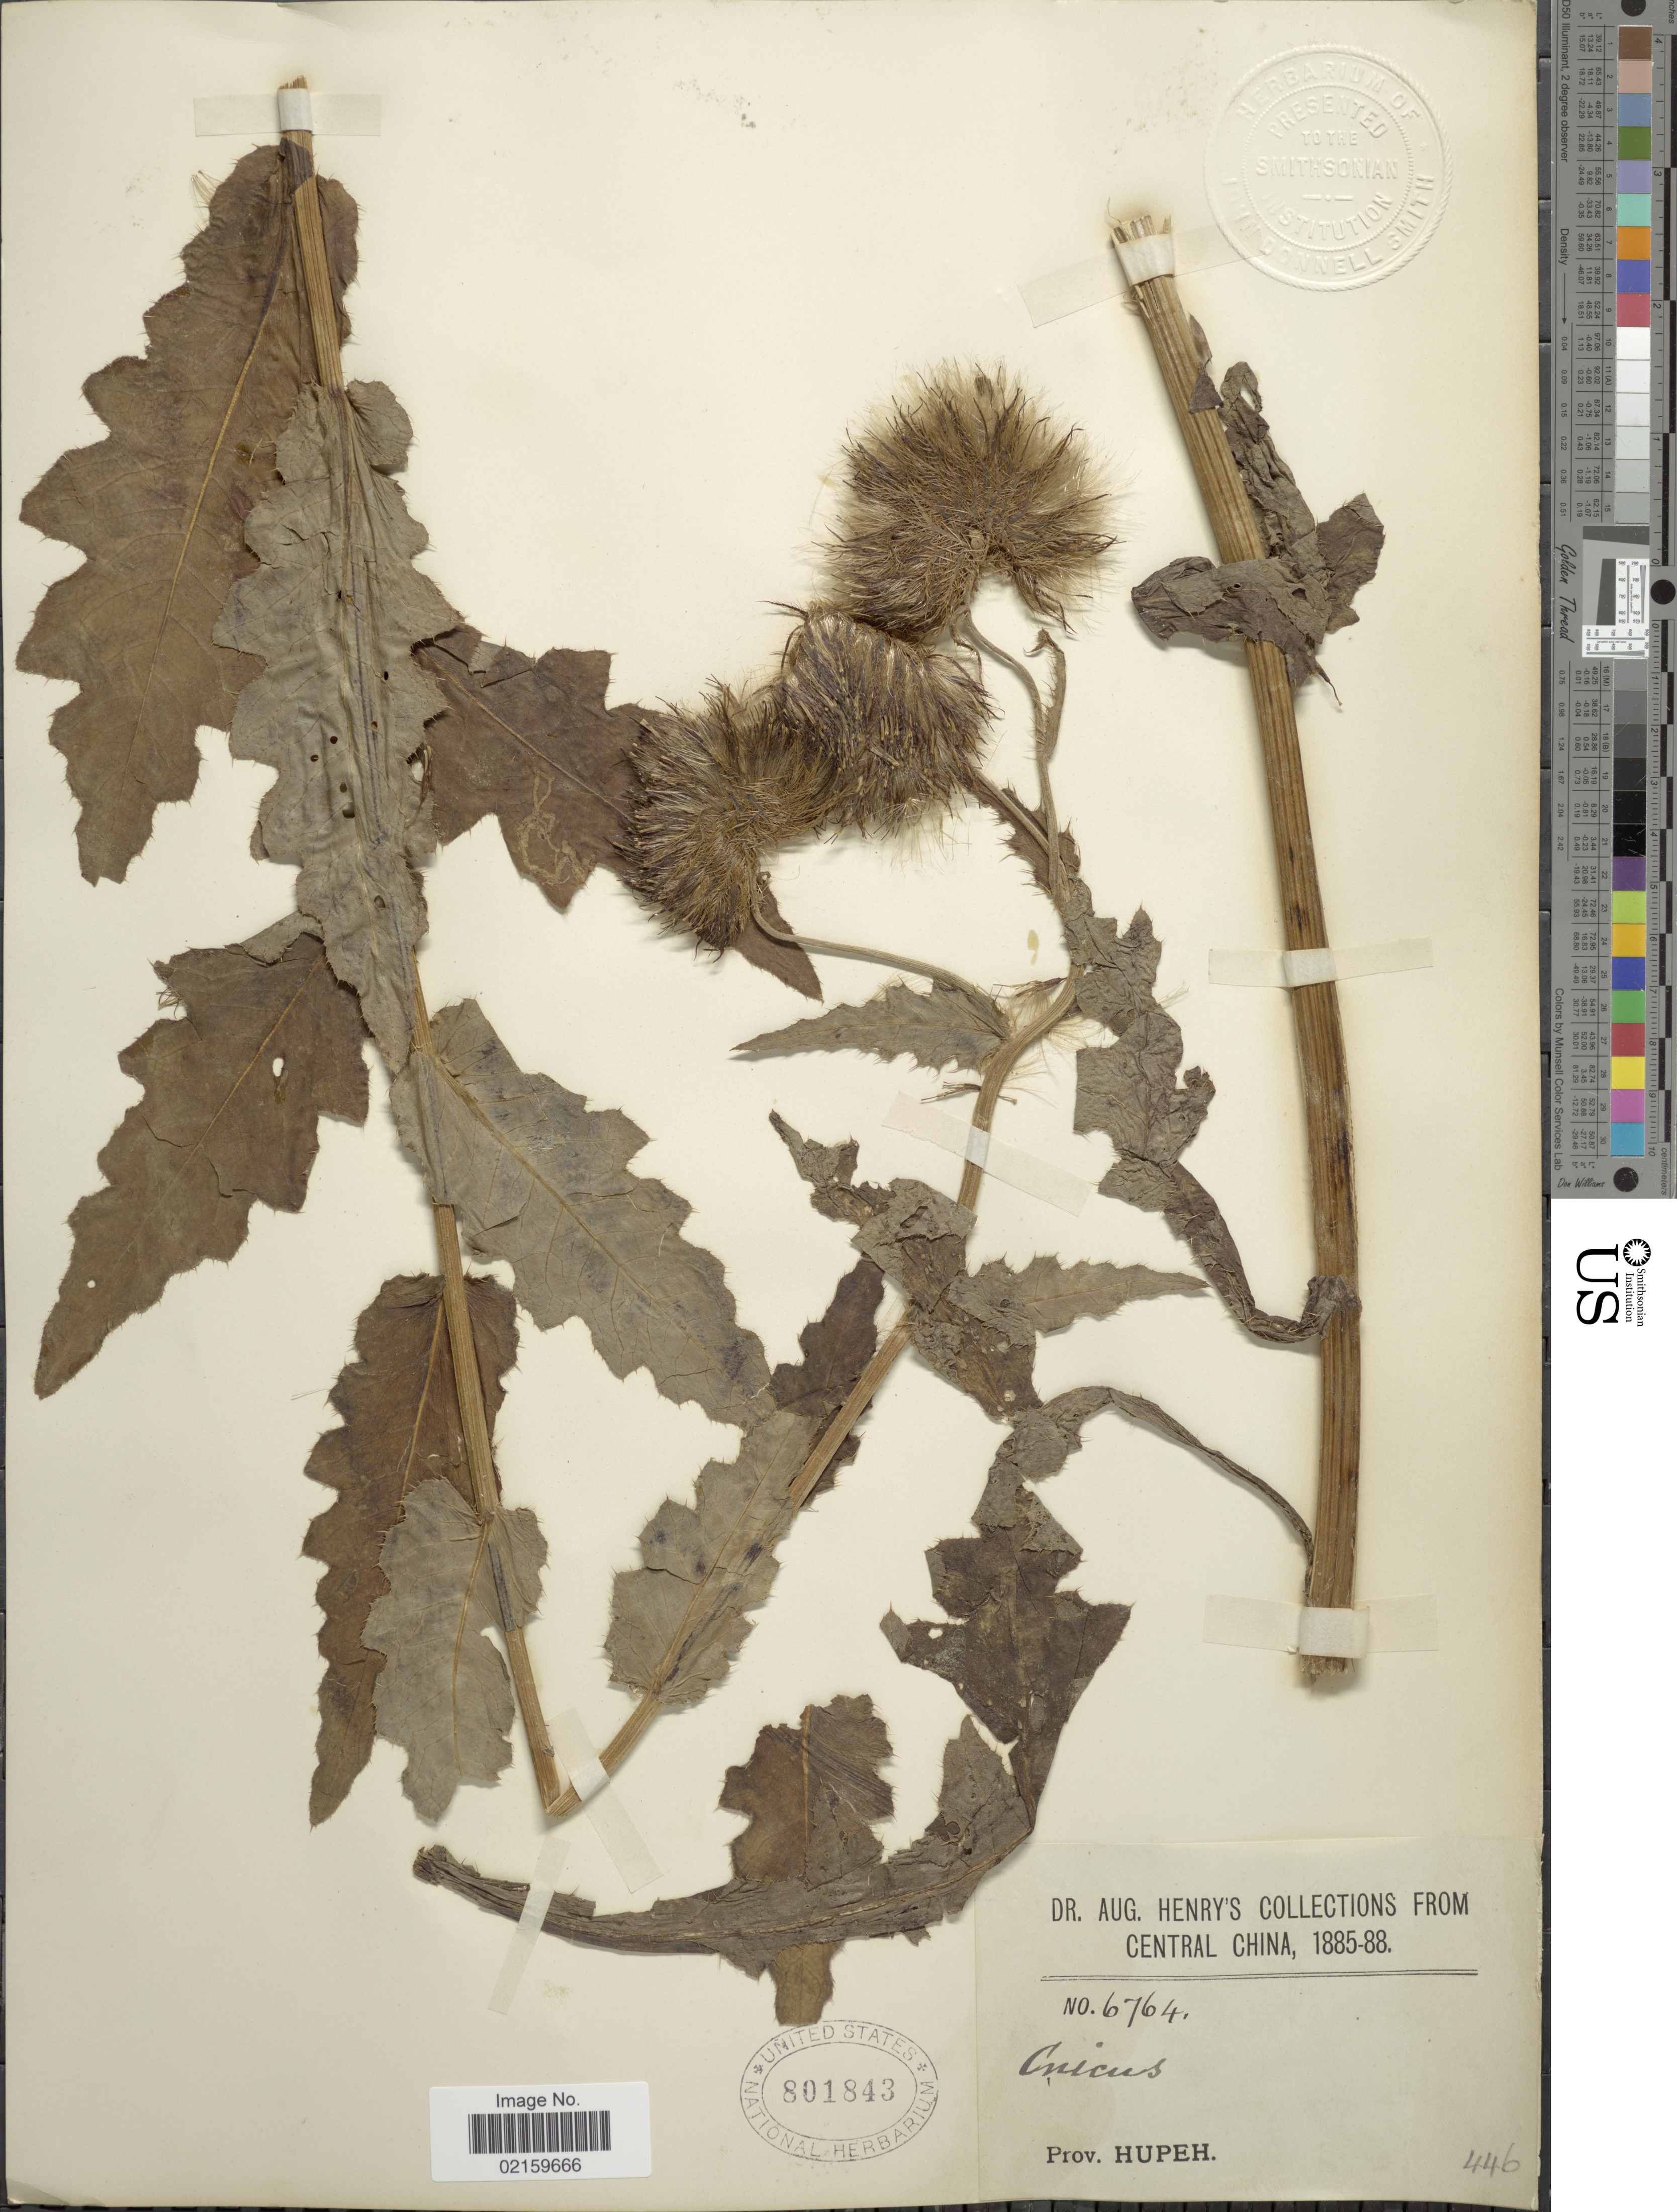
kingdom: Plantae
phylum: Tracheophyta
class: Magnoliopsida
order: Asterales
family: Asteraceae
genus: Cirsium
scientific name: Cirsium sp.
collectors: A. Henry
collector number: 6764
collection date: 1885/1888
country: China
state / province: Hubei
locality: Prov. Hupeh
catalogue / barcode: US 801843